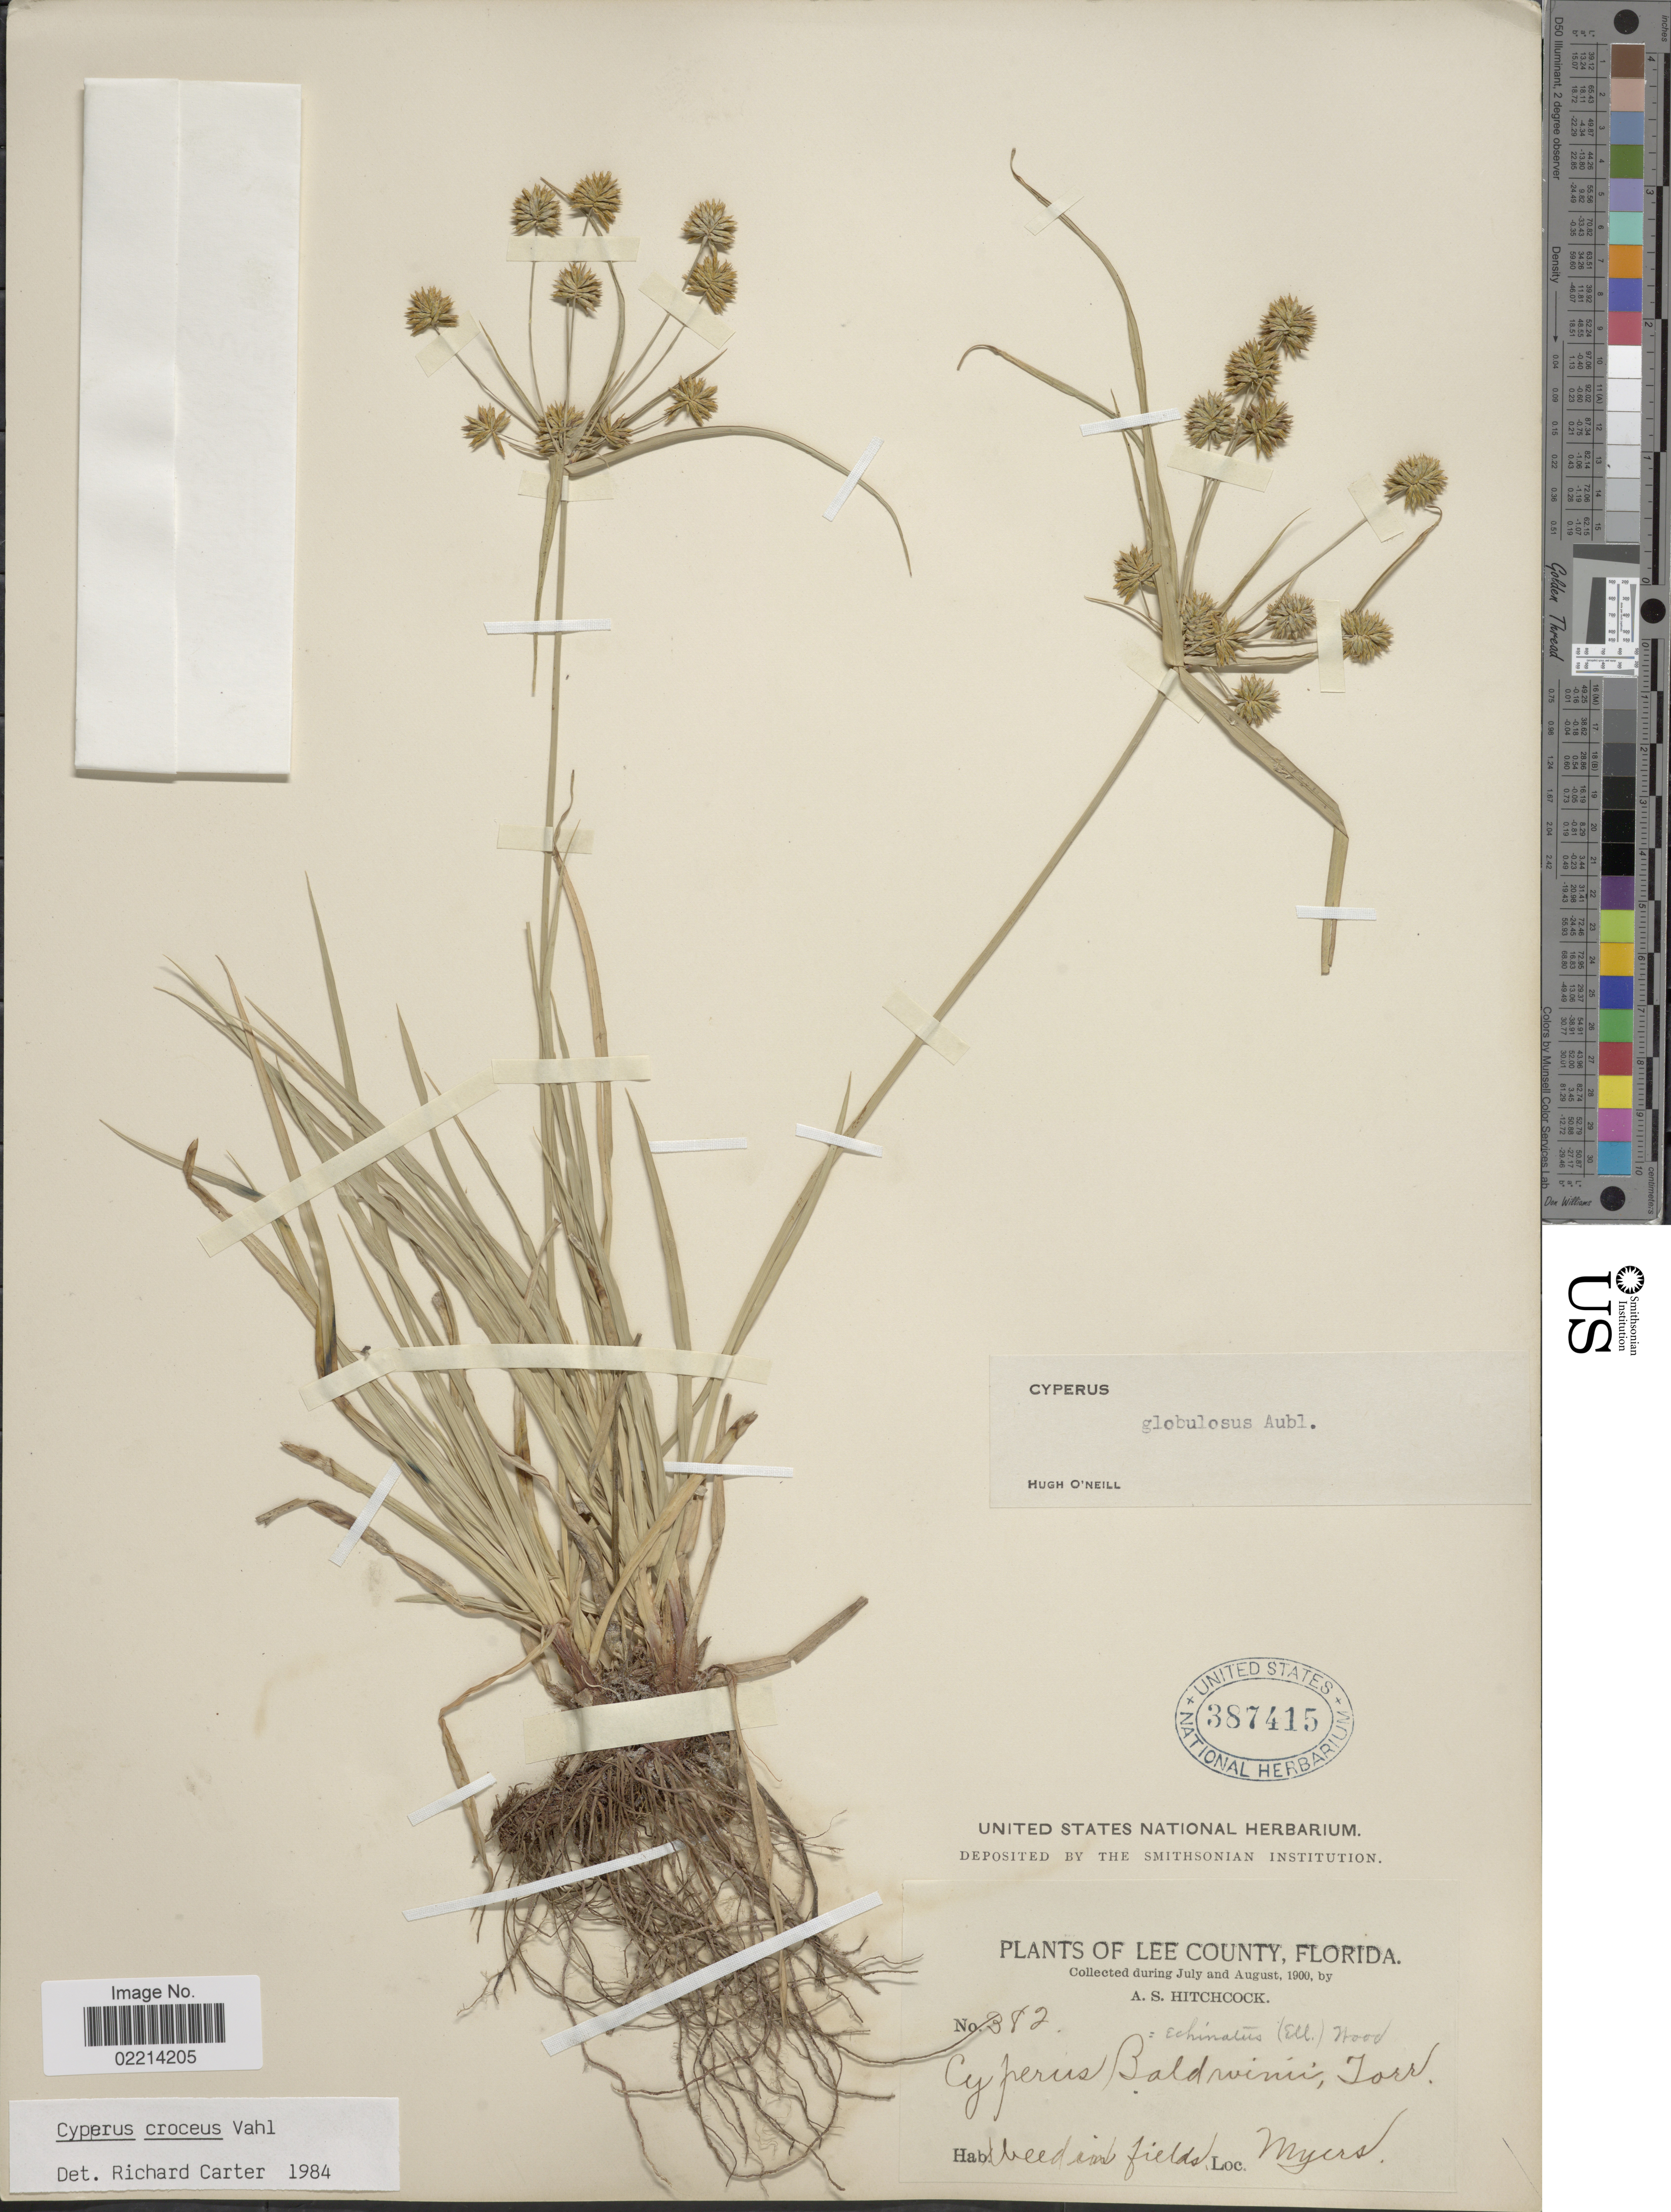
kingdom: Plantae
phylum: Tracheophyta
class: Liliopsida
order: Poales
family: Cyperaceae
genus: Cyperus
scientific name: Cyperus croceus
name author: Vahl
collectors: A. S. Hitchcock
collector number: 382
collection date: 1900-07/1900-08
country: United States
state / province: Florida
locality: Lee County, Myers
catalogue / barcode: US 387415